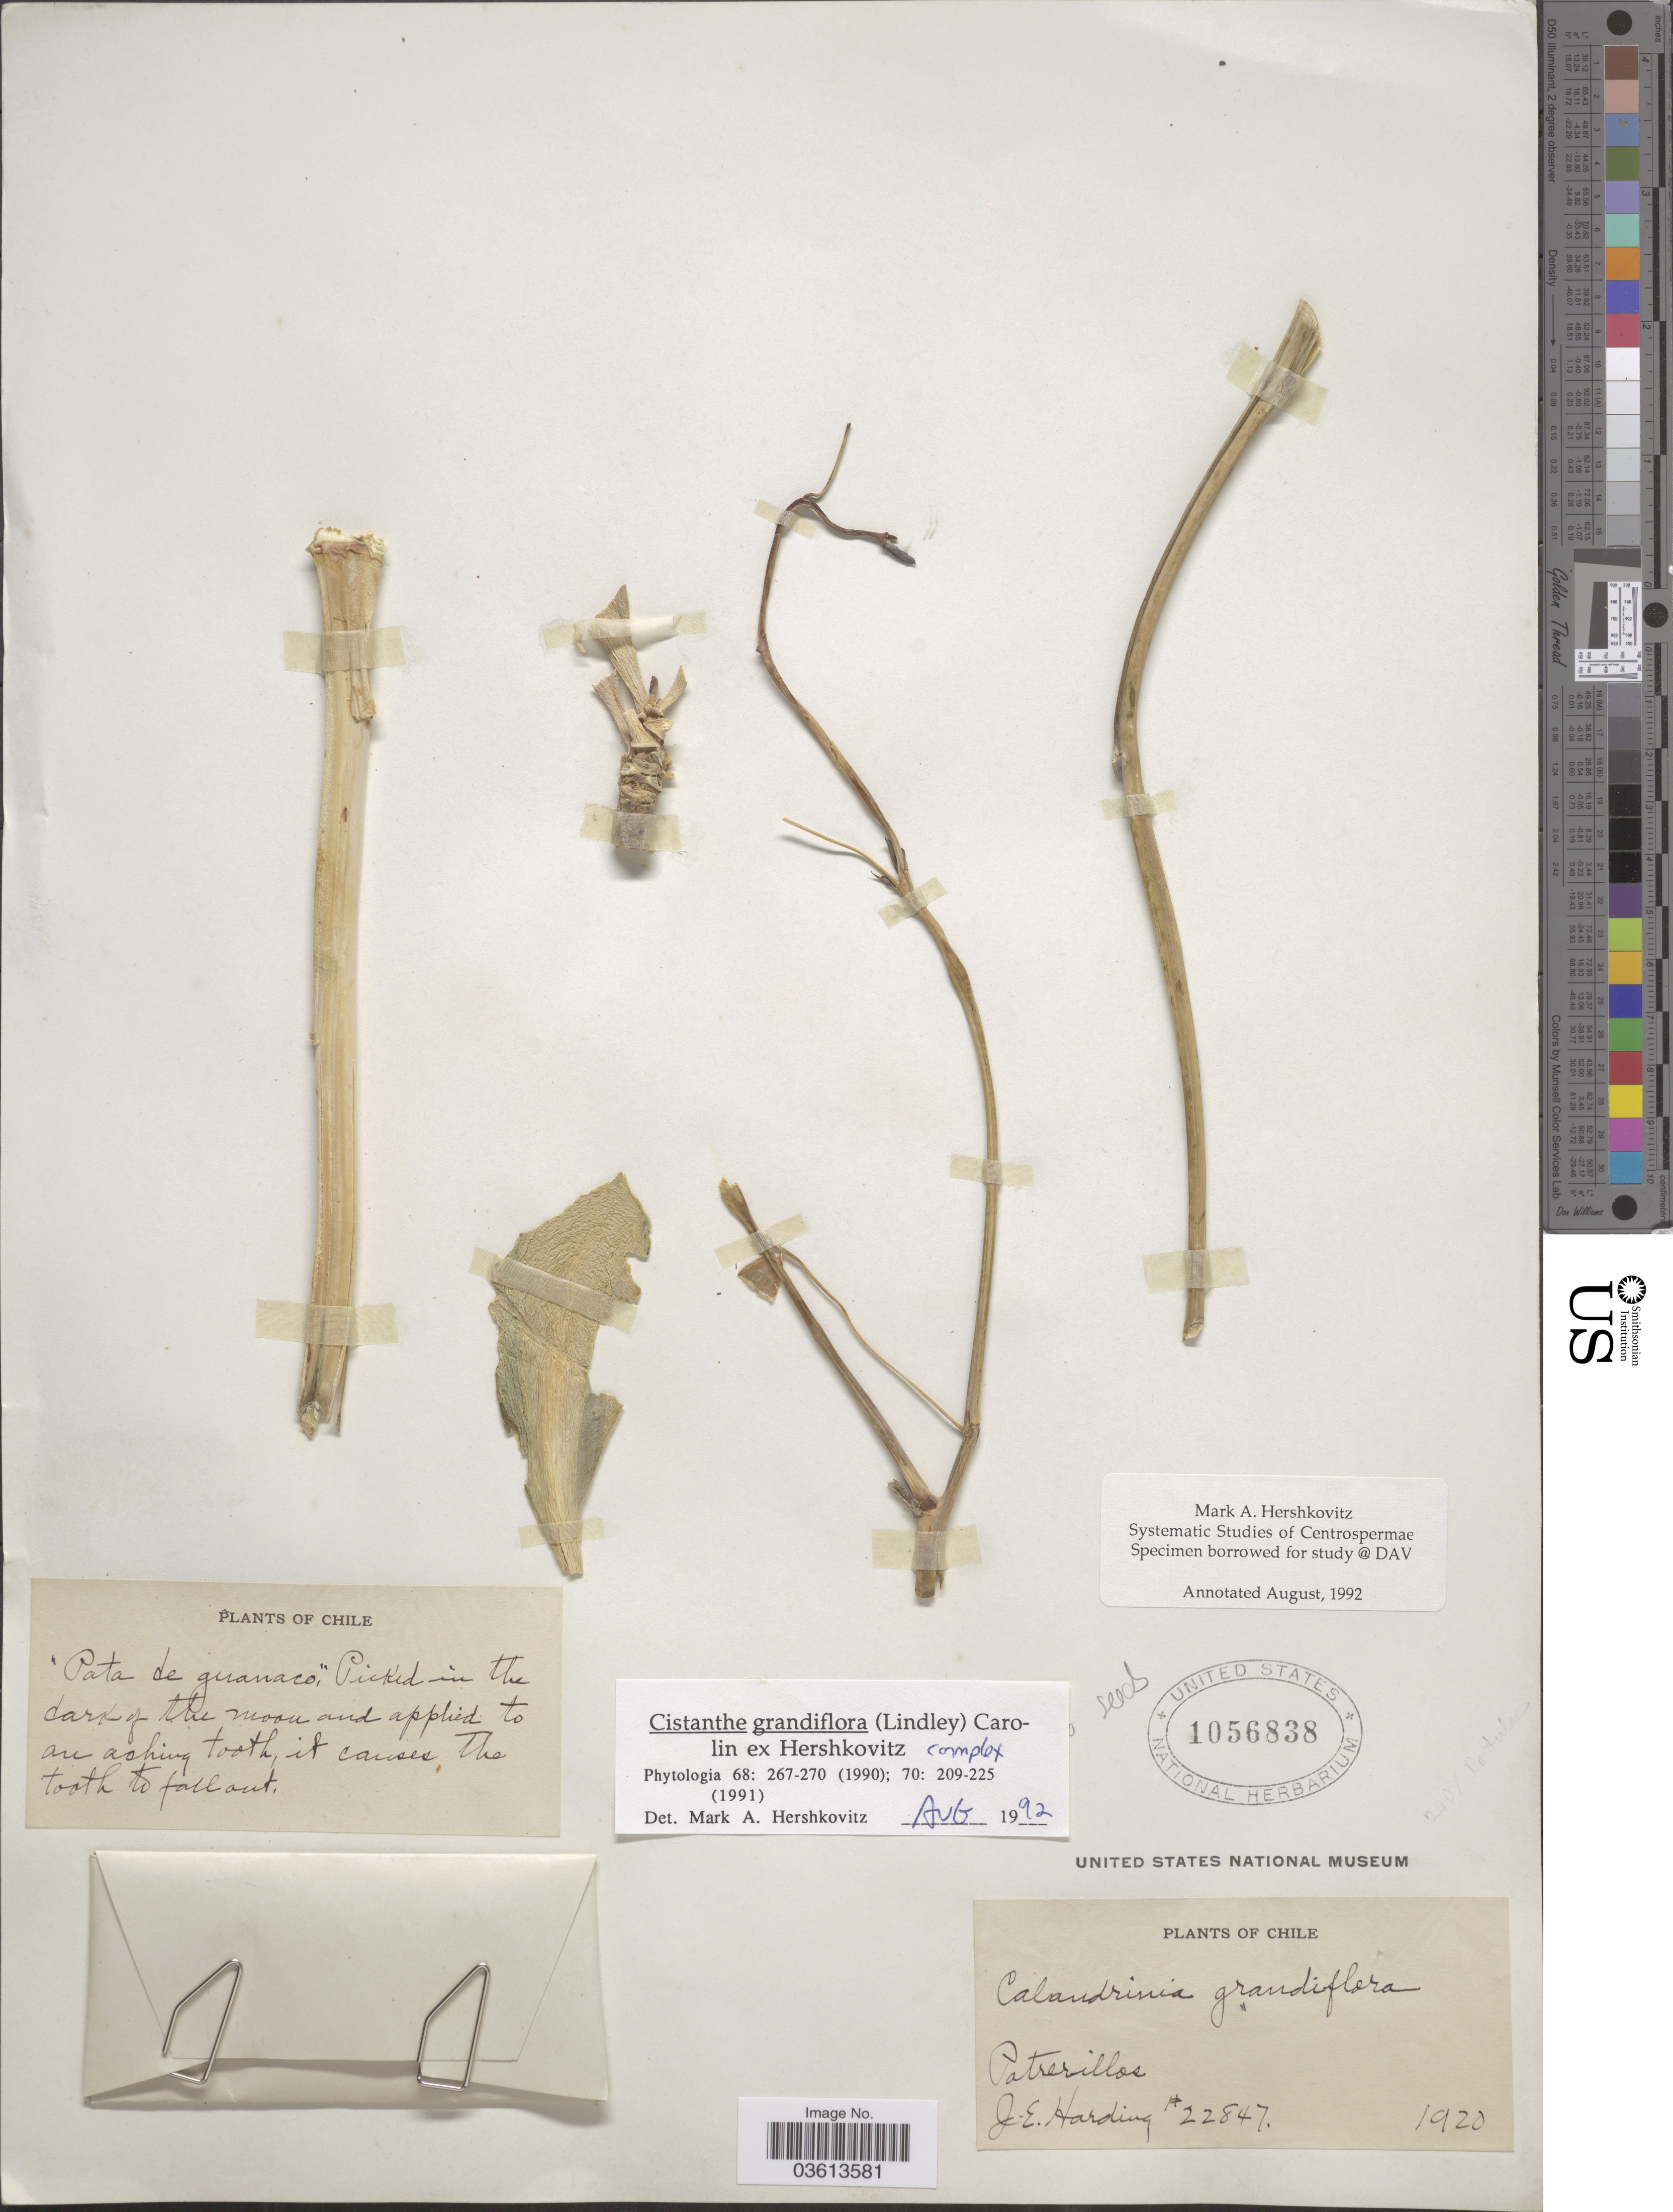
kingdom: Plantae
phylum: Tracheophyta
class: Magnoliopsida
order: Caryophyllales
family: Montiaceae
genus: Cistanthe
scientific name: Cistanthe grandiflora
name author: (Lindl.) Schltdl.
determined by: Hershkovitz, M. A.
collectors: J. Harding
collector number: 22847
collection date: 1920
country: Chile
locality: Potrerillos.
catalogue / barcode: US 1056838